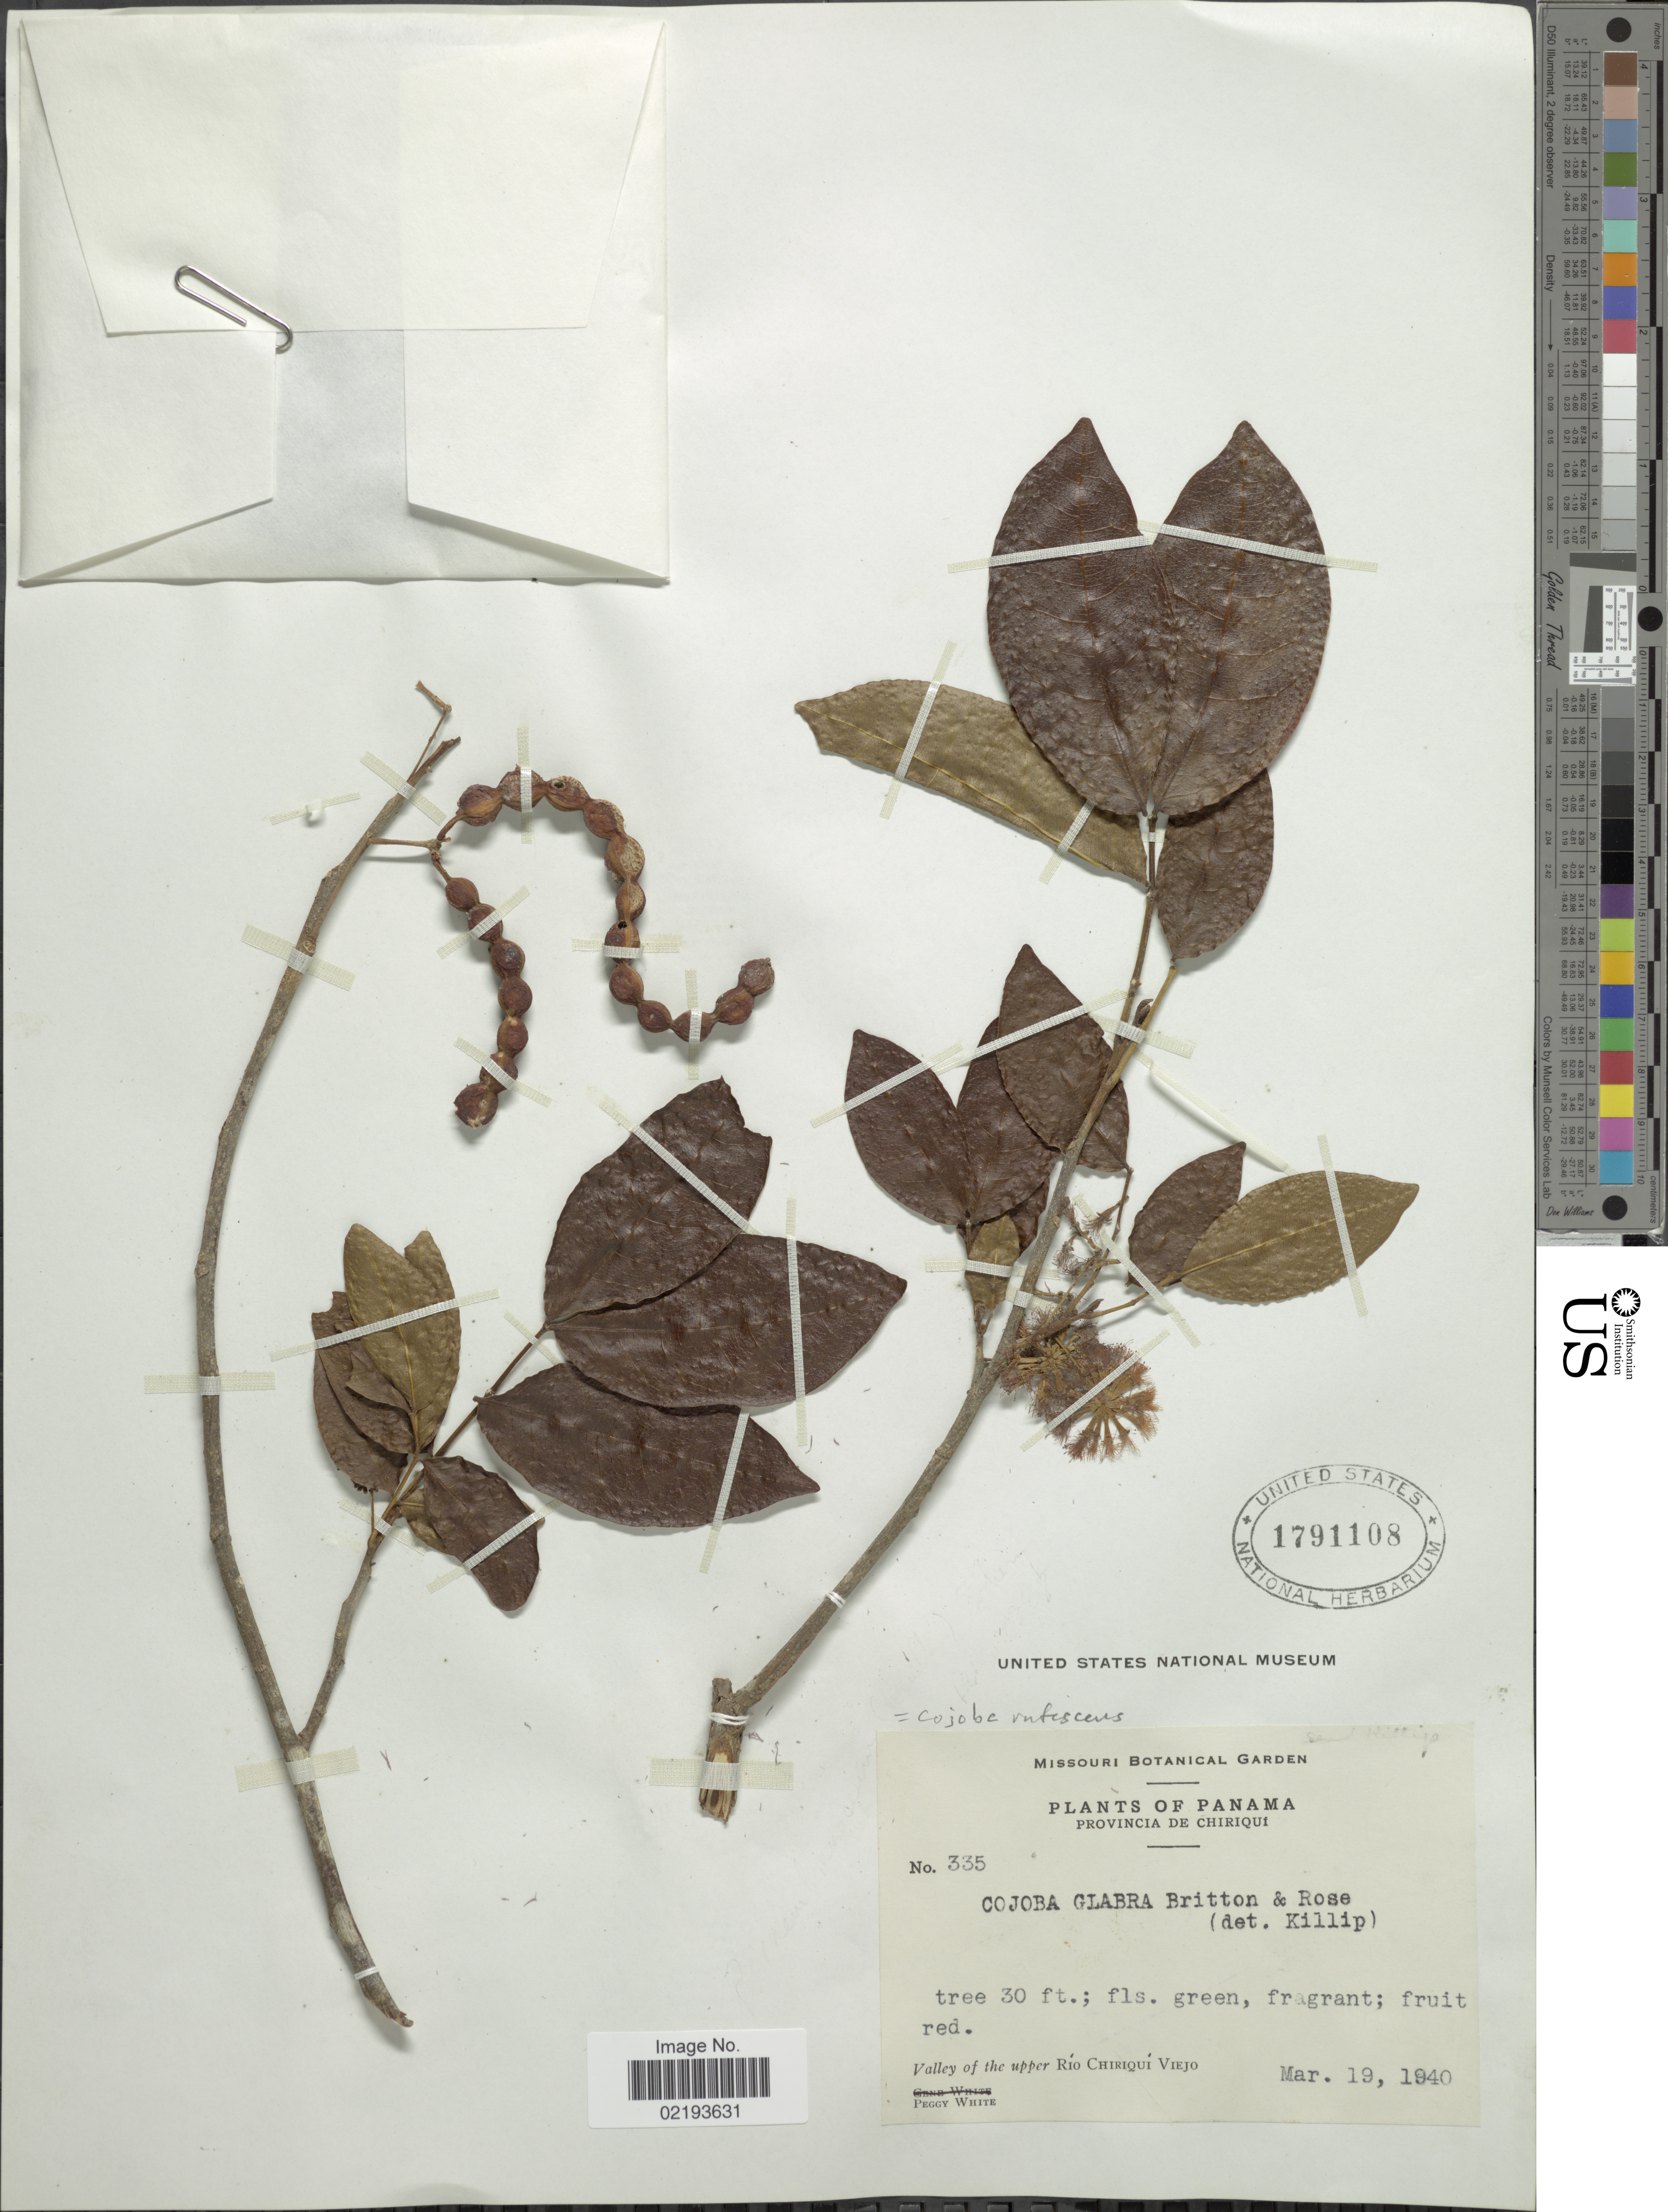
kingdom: Plantae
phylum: Tracheophyta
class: Magnoliopsida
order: Fabales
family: Fabaceae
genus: Cojoba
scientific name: Cojoba rufescens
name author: (Benth.) Britton & Rose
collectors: P. White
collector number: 335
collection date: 1940-03-19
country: Panama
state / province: Chiriqui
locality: Valley of the upper Río Chiriquí Viejo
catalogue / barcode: US 1791108